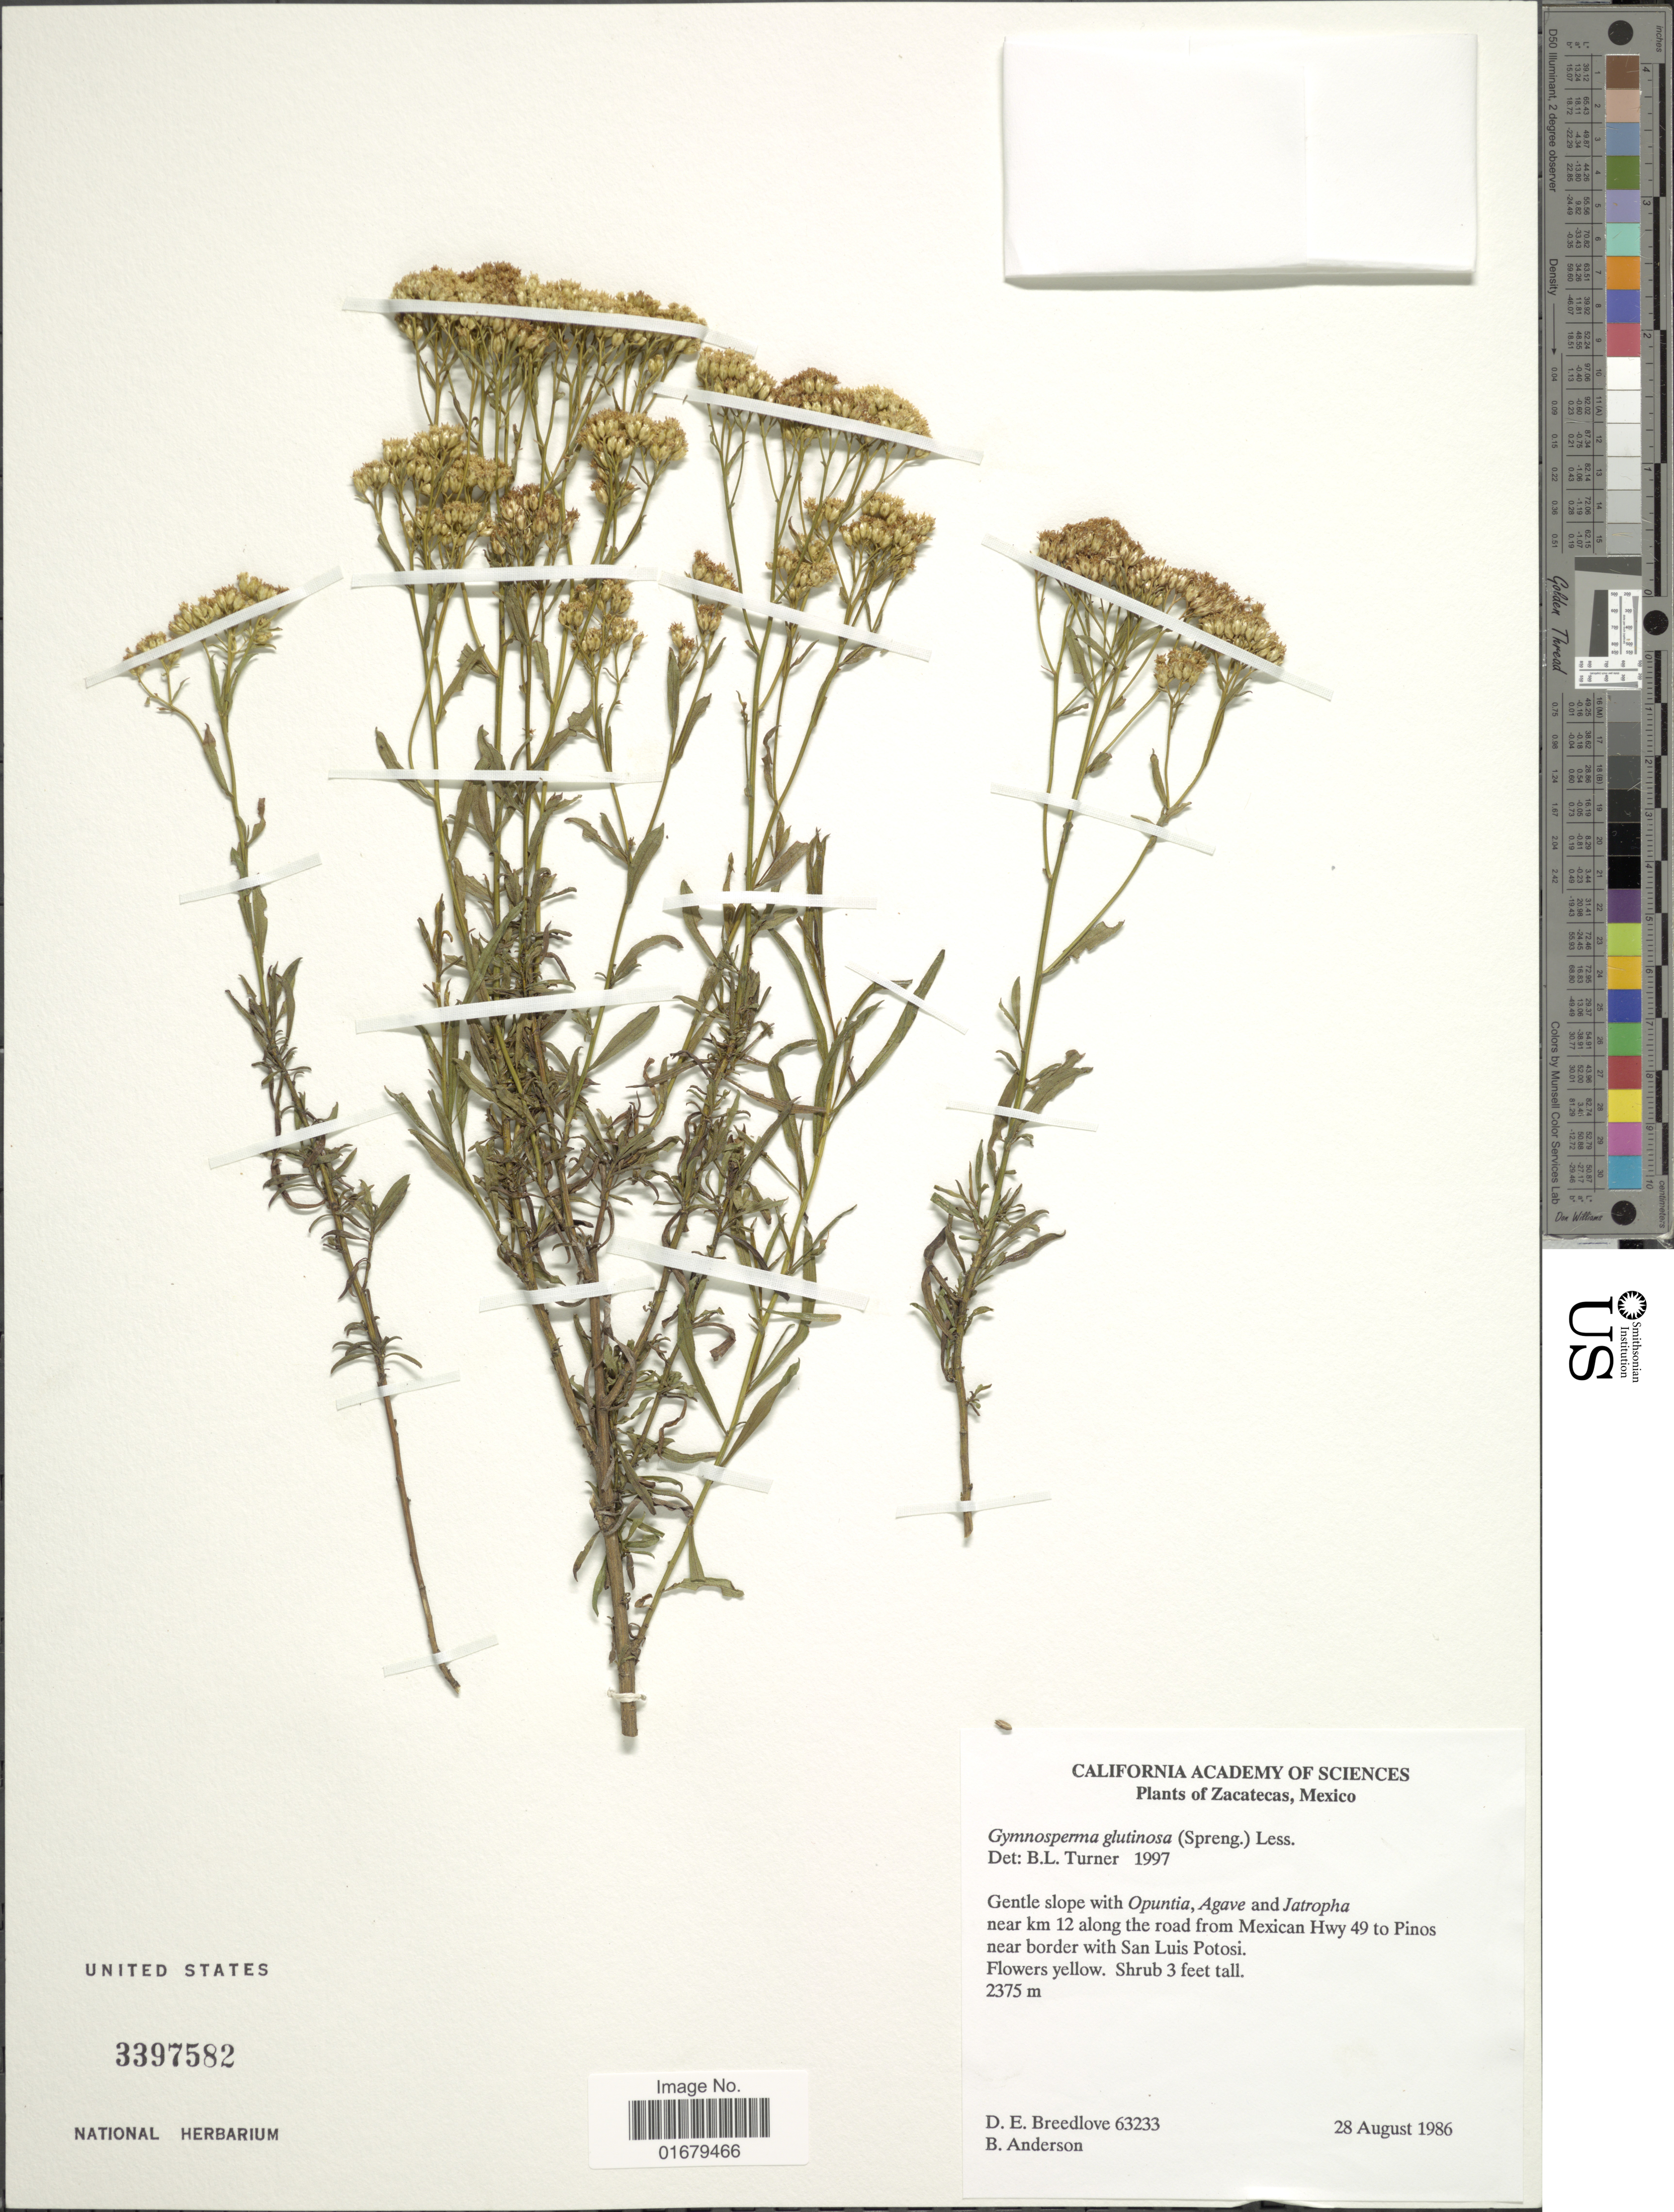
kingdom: Plantae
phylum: Tracheophyta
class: Magnoliopsida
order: Asterales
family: Asteraceae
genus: Gymnosperma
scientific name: Gymnosperma glutinosum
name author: (Spreng.) Less.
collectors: D. E. Breedlove & B. Anderson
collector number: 63233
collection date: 1986-08-28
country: Mexico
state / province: Zacatecas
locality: Near km 12 along the road from Mexican Hwy 49 to Pinos near border with San Luis Potosi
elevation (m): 2375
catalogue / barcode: US 3397582